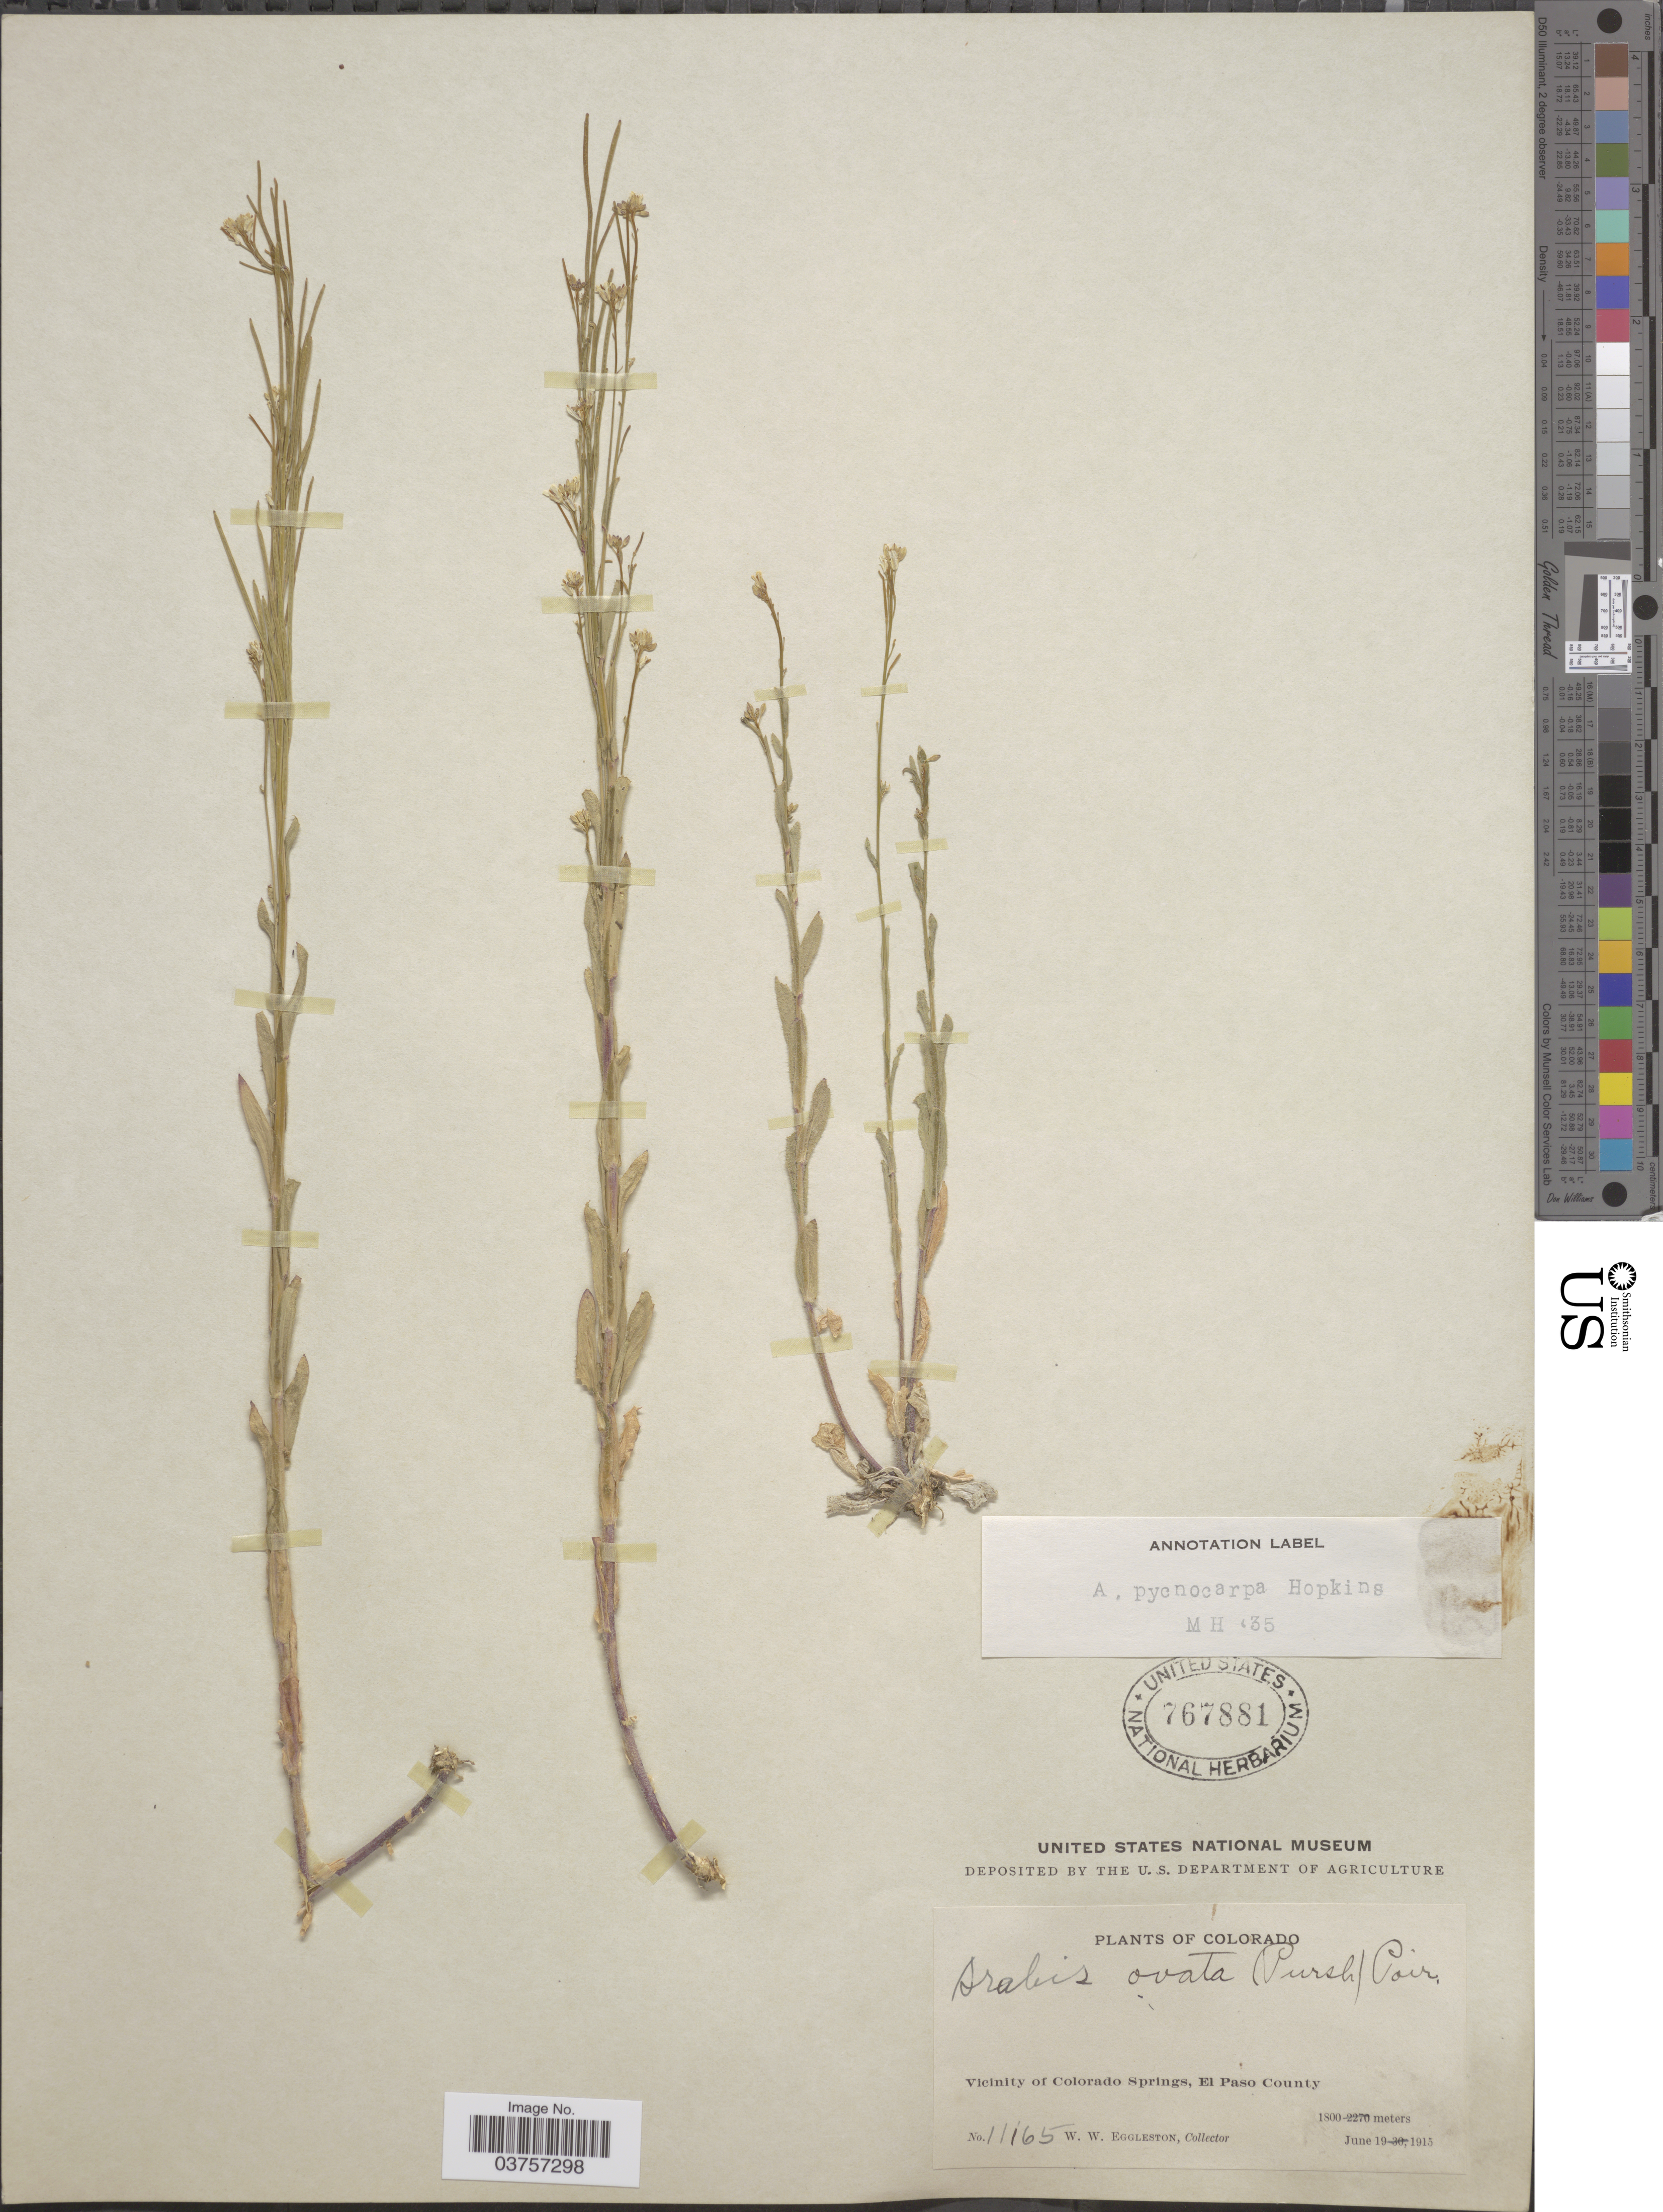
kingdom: Plantae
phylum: Tracheophyta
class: Magnoliopsida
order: Brassicales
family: Brassicaceae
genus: Arabis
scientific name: Arabis hirsuta var. pycnocarpa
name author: M. Hopkins & Rollins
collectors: W. W. Eggleston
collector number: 11165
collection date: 1915-06-19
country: United States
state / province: Colorado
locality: Vicinity of Colorado Springs, El Paso County.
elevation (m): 1800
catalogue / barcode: US 767881